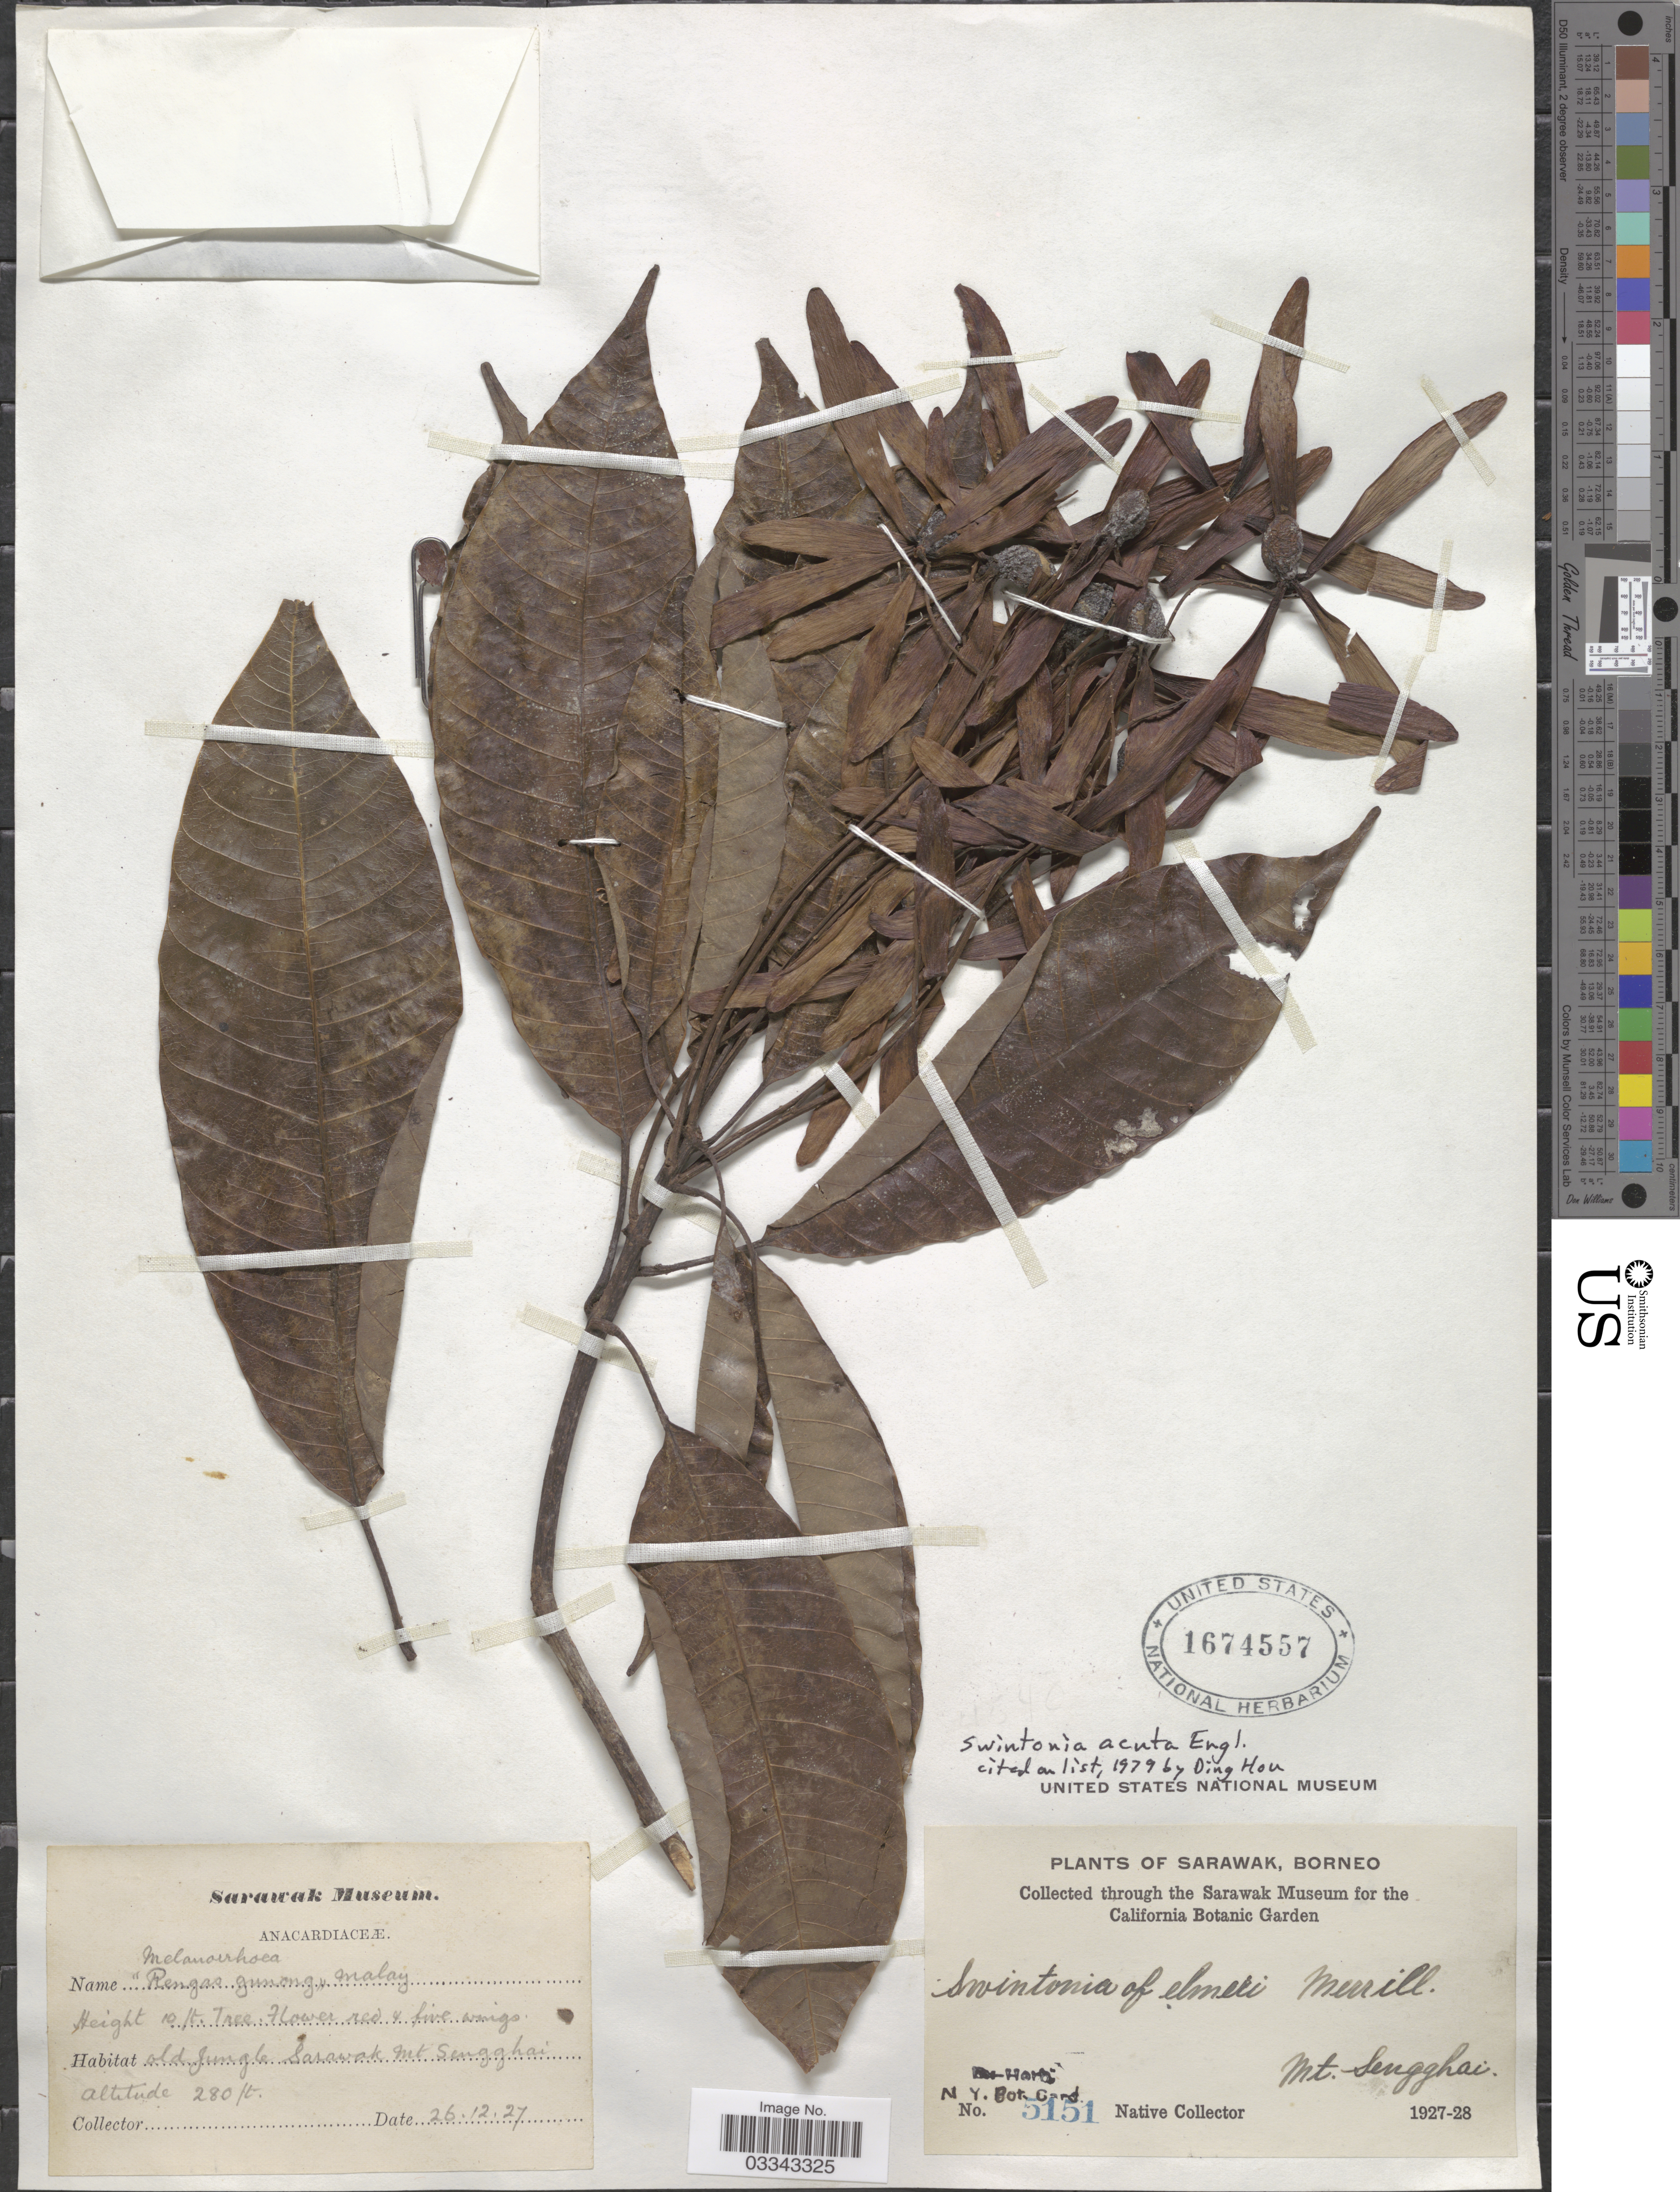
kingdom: Plantae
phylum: Tracheophyta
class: Magnoliopsida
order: Sapindales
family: Anacardiaceae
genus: Swintonia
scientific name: Swintonia acuta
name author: Engl.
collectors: Native collector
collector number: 5151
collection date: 1927-12-26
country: Malaysia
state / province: Sarawak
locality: Old jungle Sarawak Mt. Sengghai.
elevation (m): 85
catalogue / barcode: US 1674557